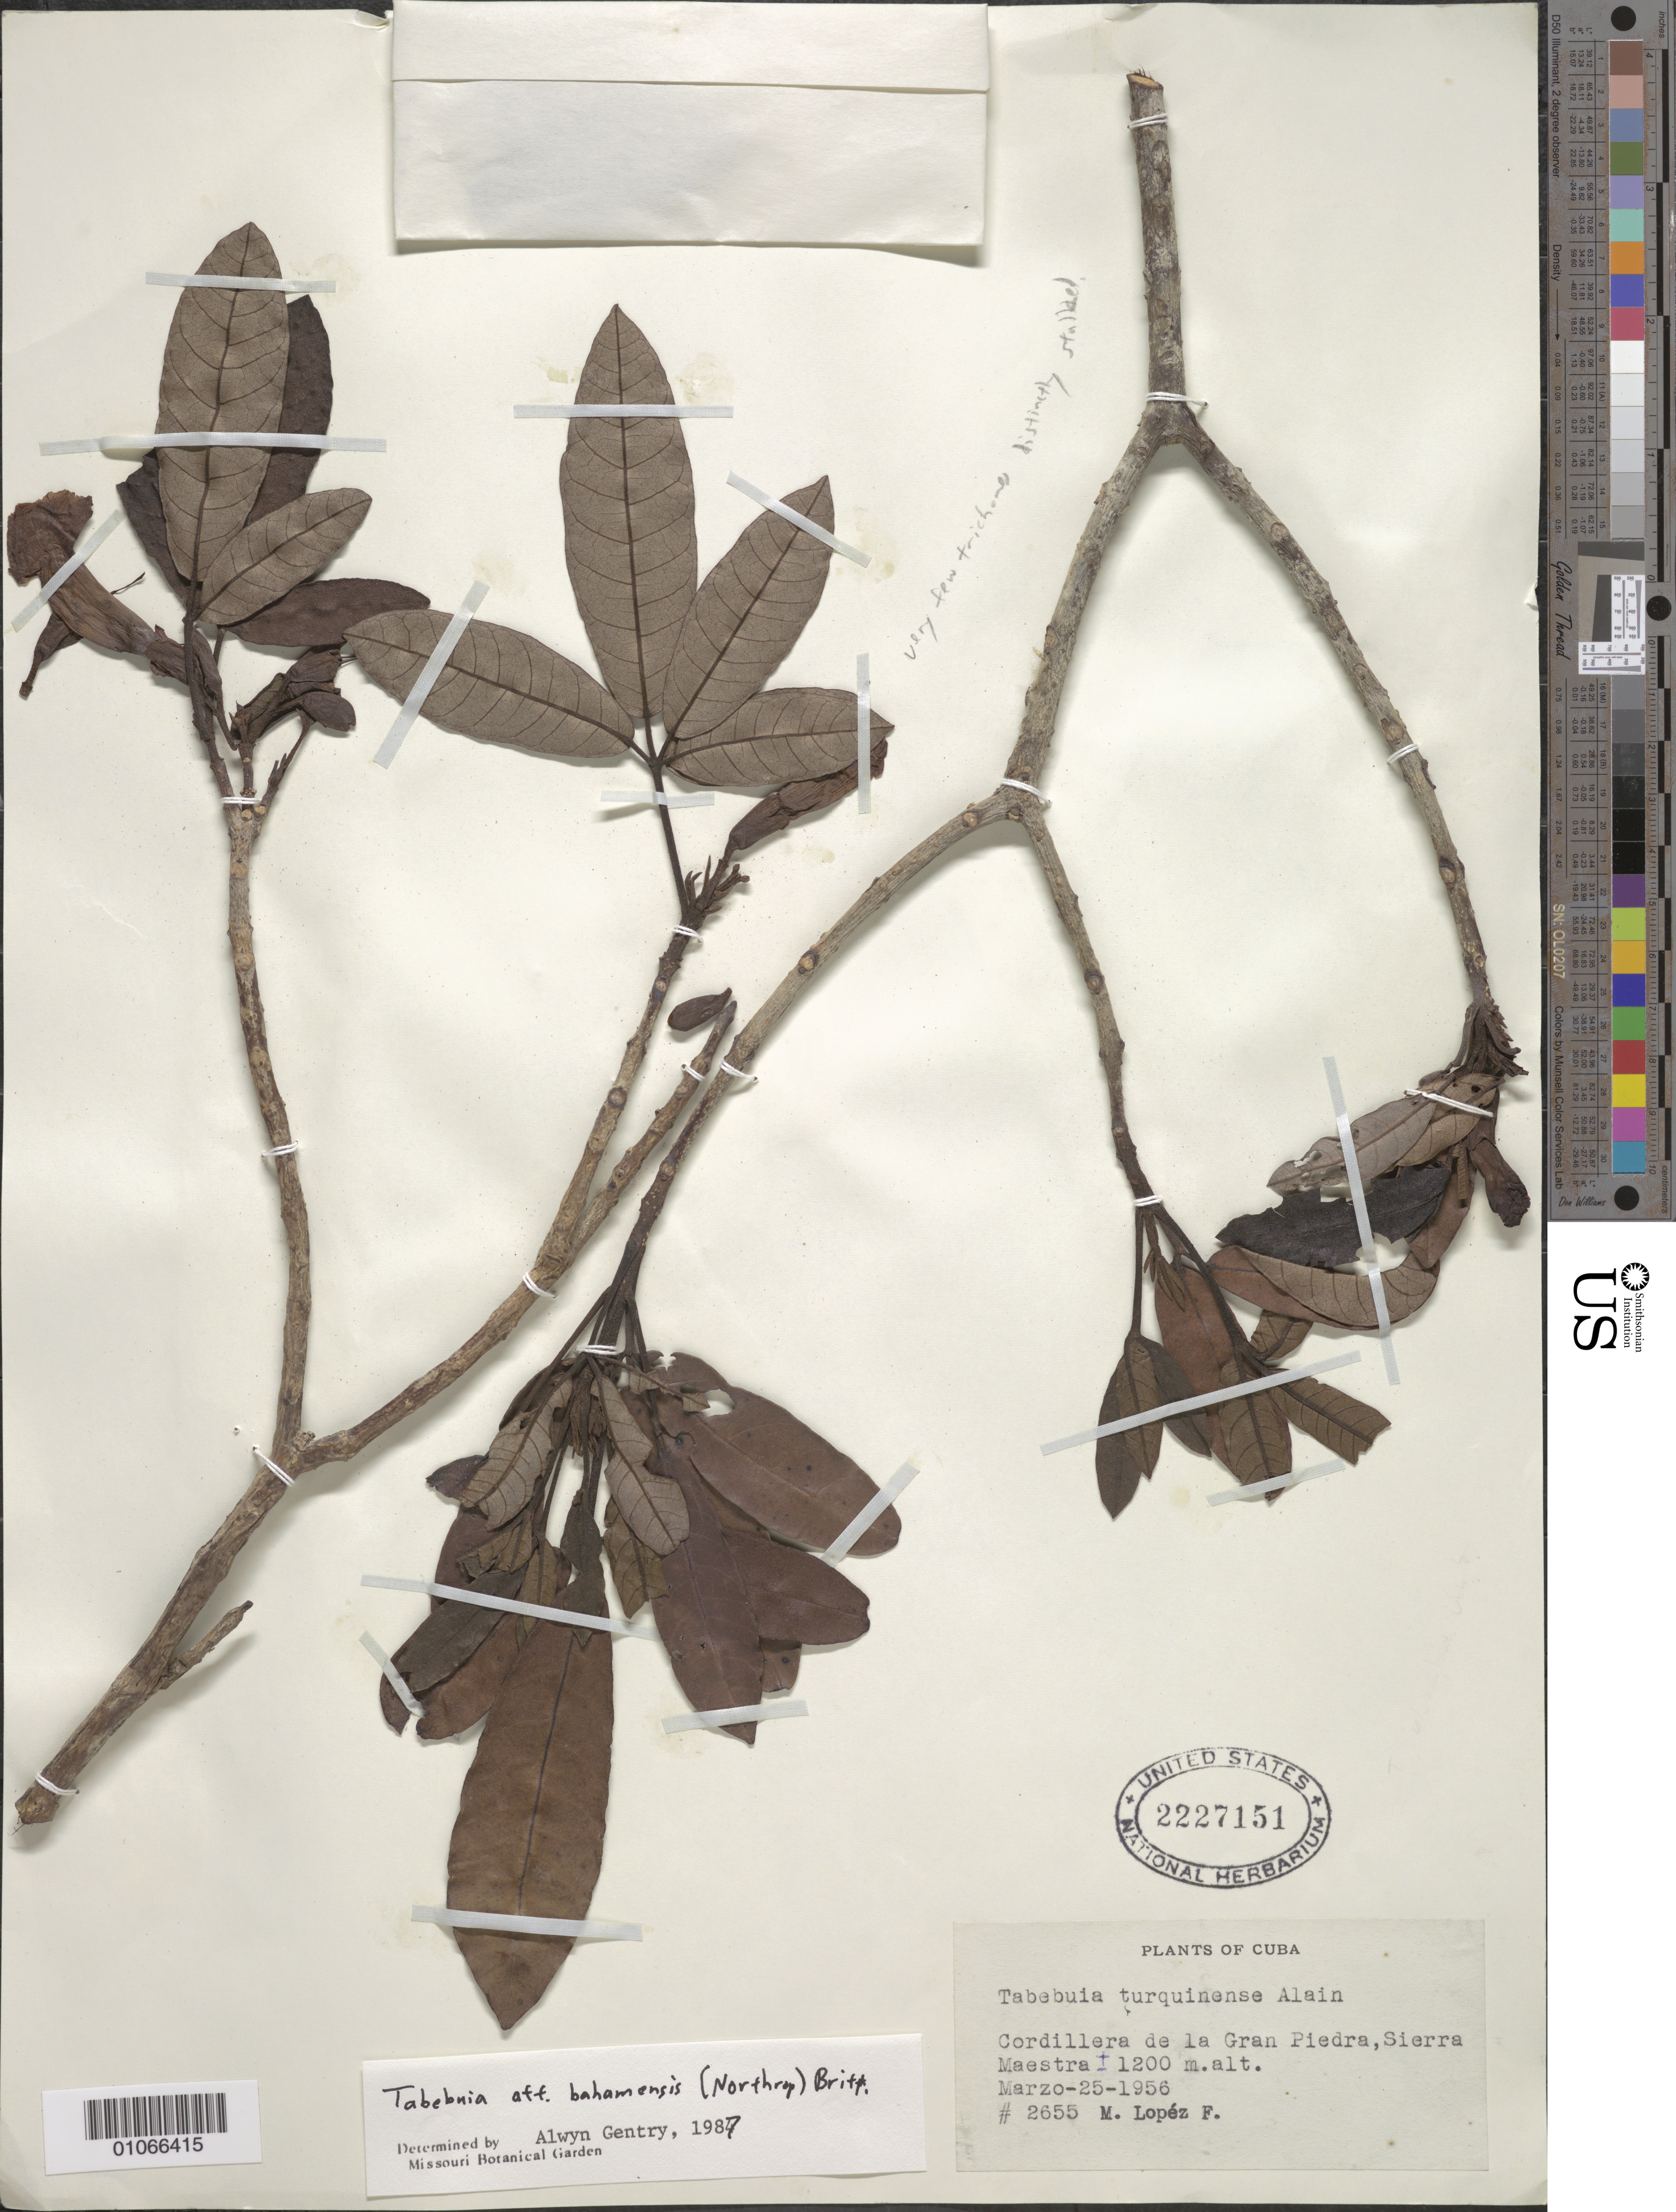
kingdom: Plantae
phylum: Tracheophyta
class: Magnoliopsida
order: Lamiales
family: Bignoniaceae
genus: Tabebuia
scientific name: Tabebuia bahamensis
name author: (Northr.) Britton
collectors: M. López Figueiras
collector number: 2655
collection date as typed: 25 Mar 1956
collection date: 1956-03-25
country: Cuba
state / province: Santiago de Cuba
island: Cuba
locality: Cordillera de la Gran Piedra, Sierra Maestra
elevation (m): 1200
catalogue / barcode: US 2227151